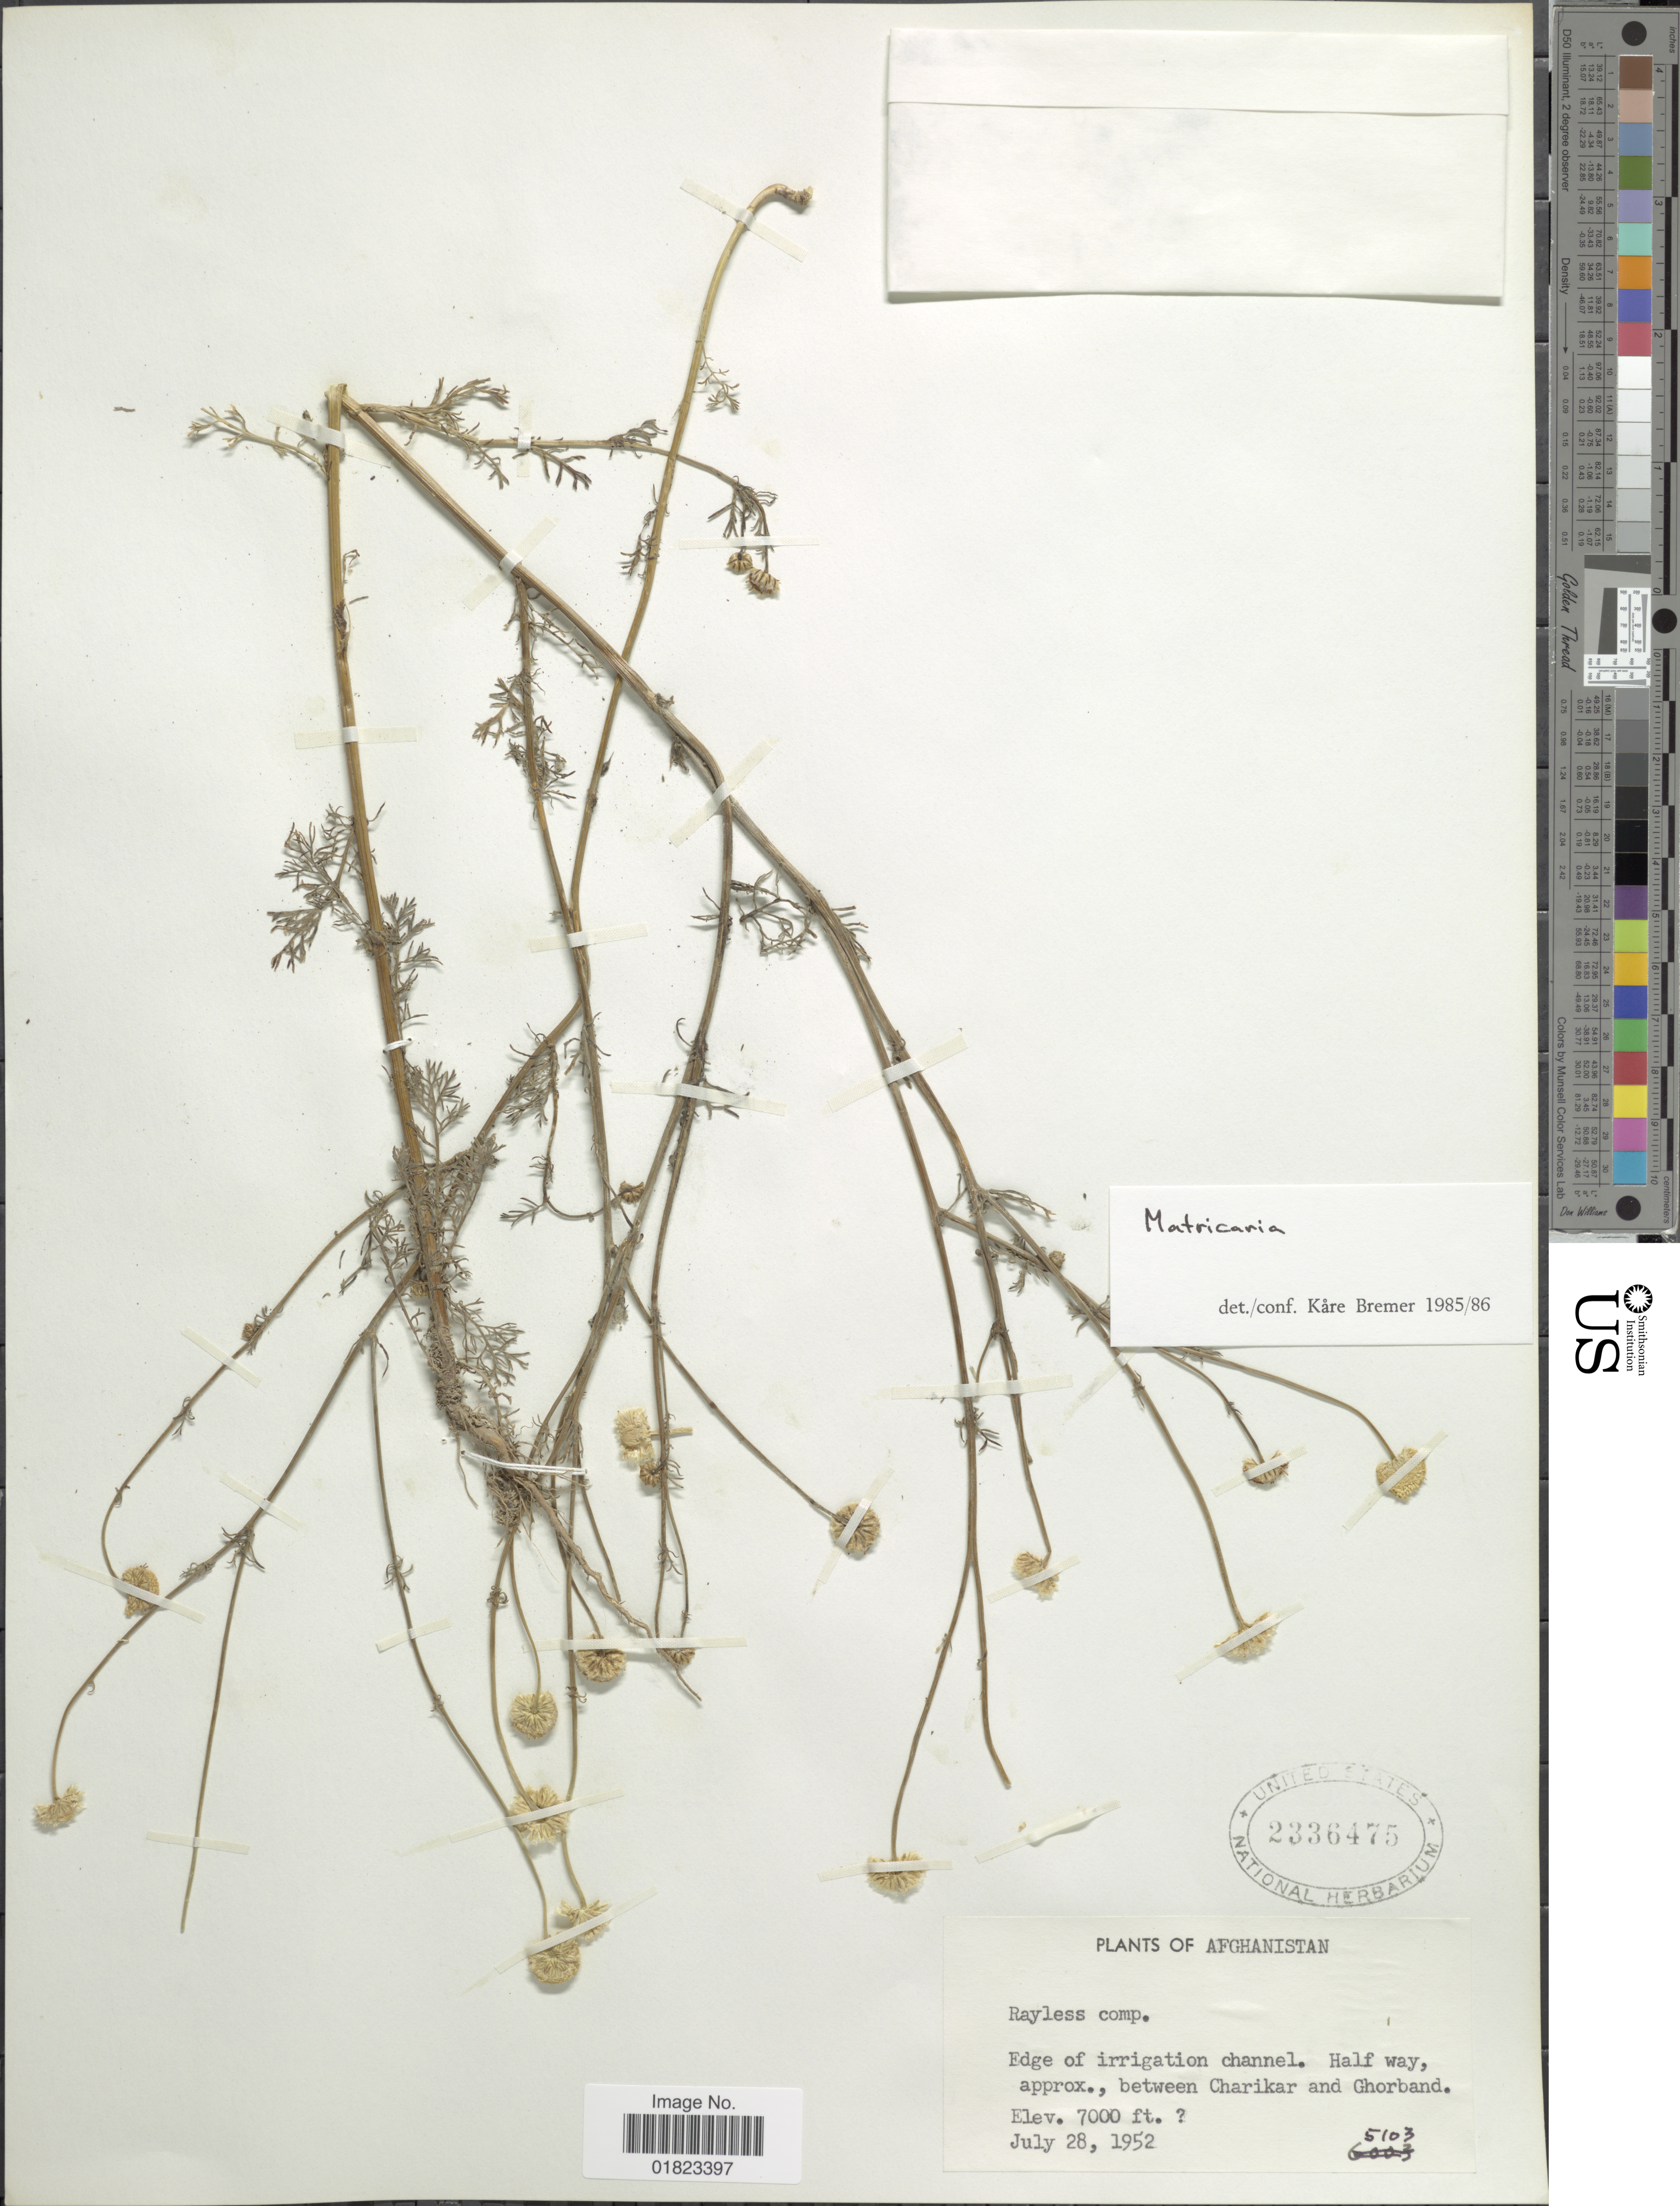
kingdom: Plantae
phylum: Tracheophyta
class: Magnoliopsida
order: Asterales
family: Asteraceae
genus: Matricaria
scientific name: Matricaria sp.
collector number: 5103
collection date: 1952-07-28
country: Afghanistan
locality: Edge of irrigation channel, Half way approx. between Charikar and Ghorband.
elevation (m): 2134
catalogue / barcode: US 2336475